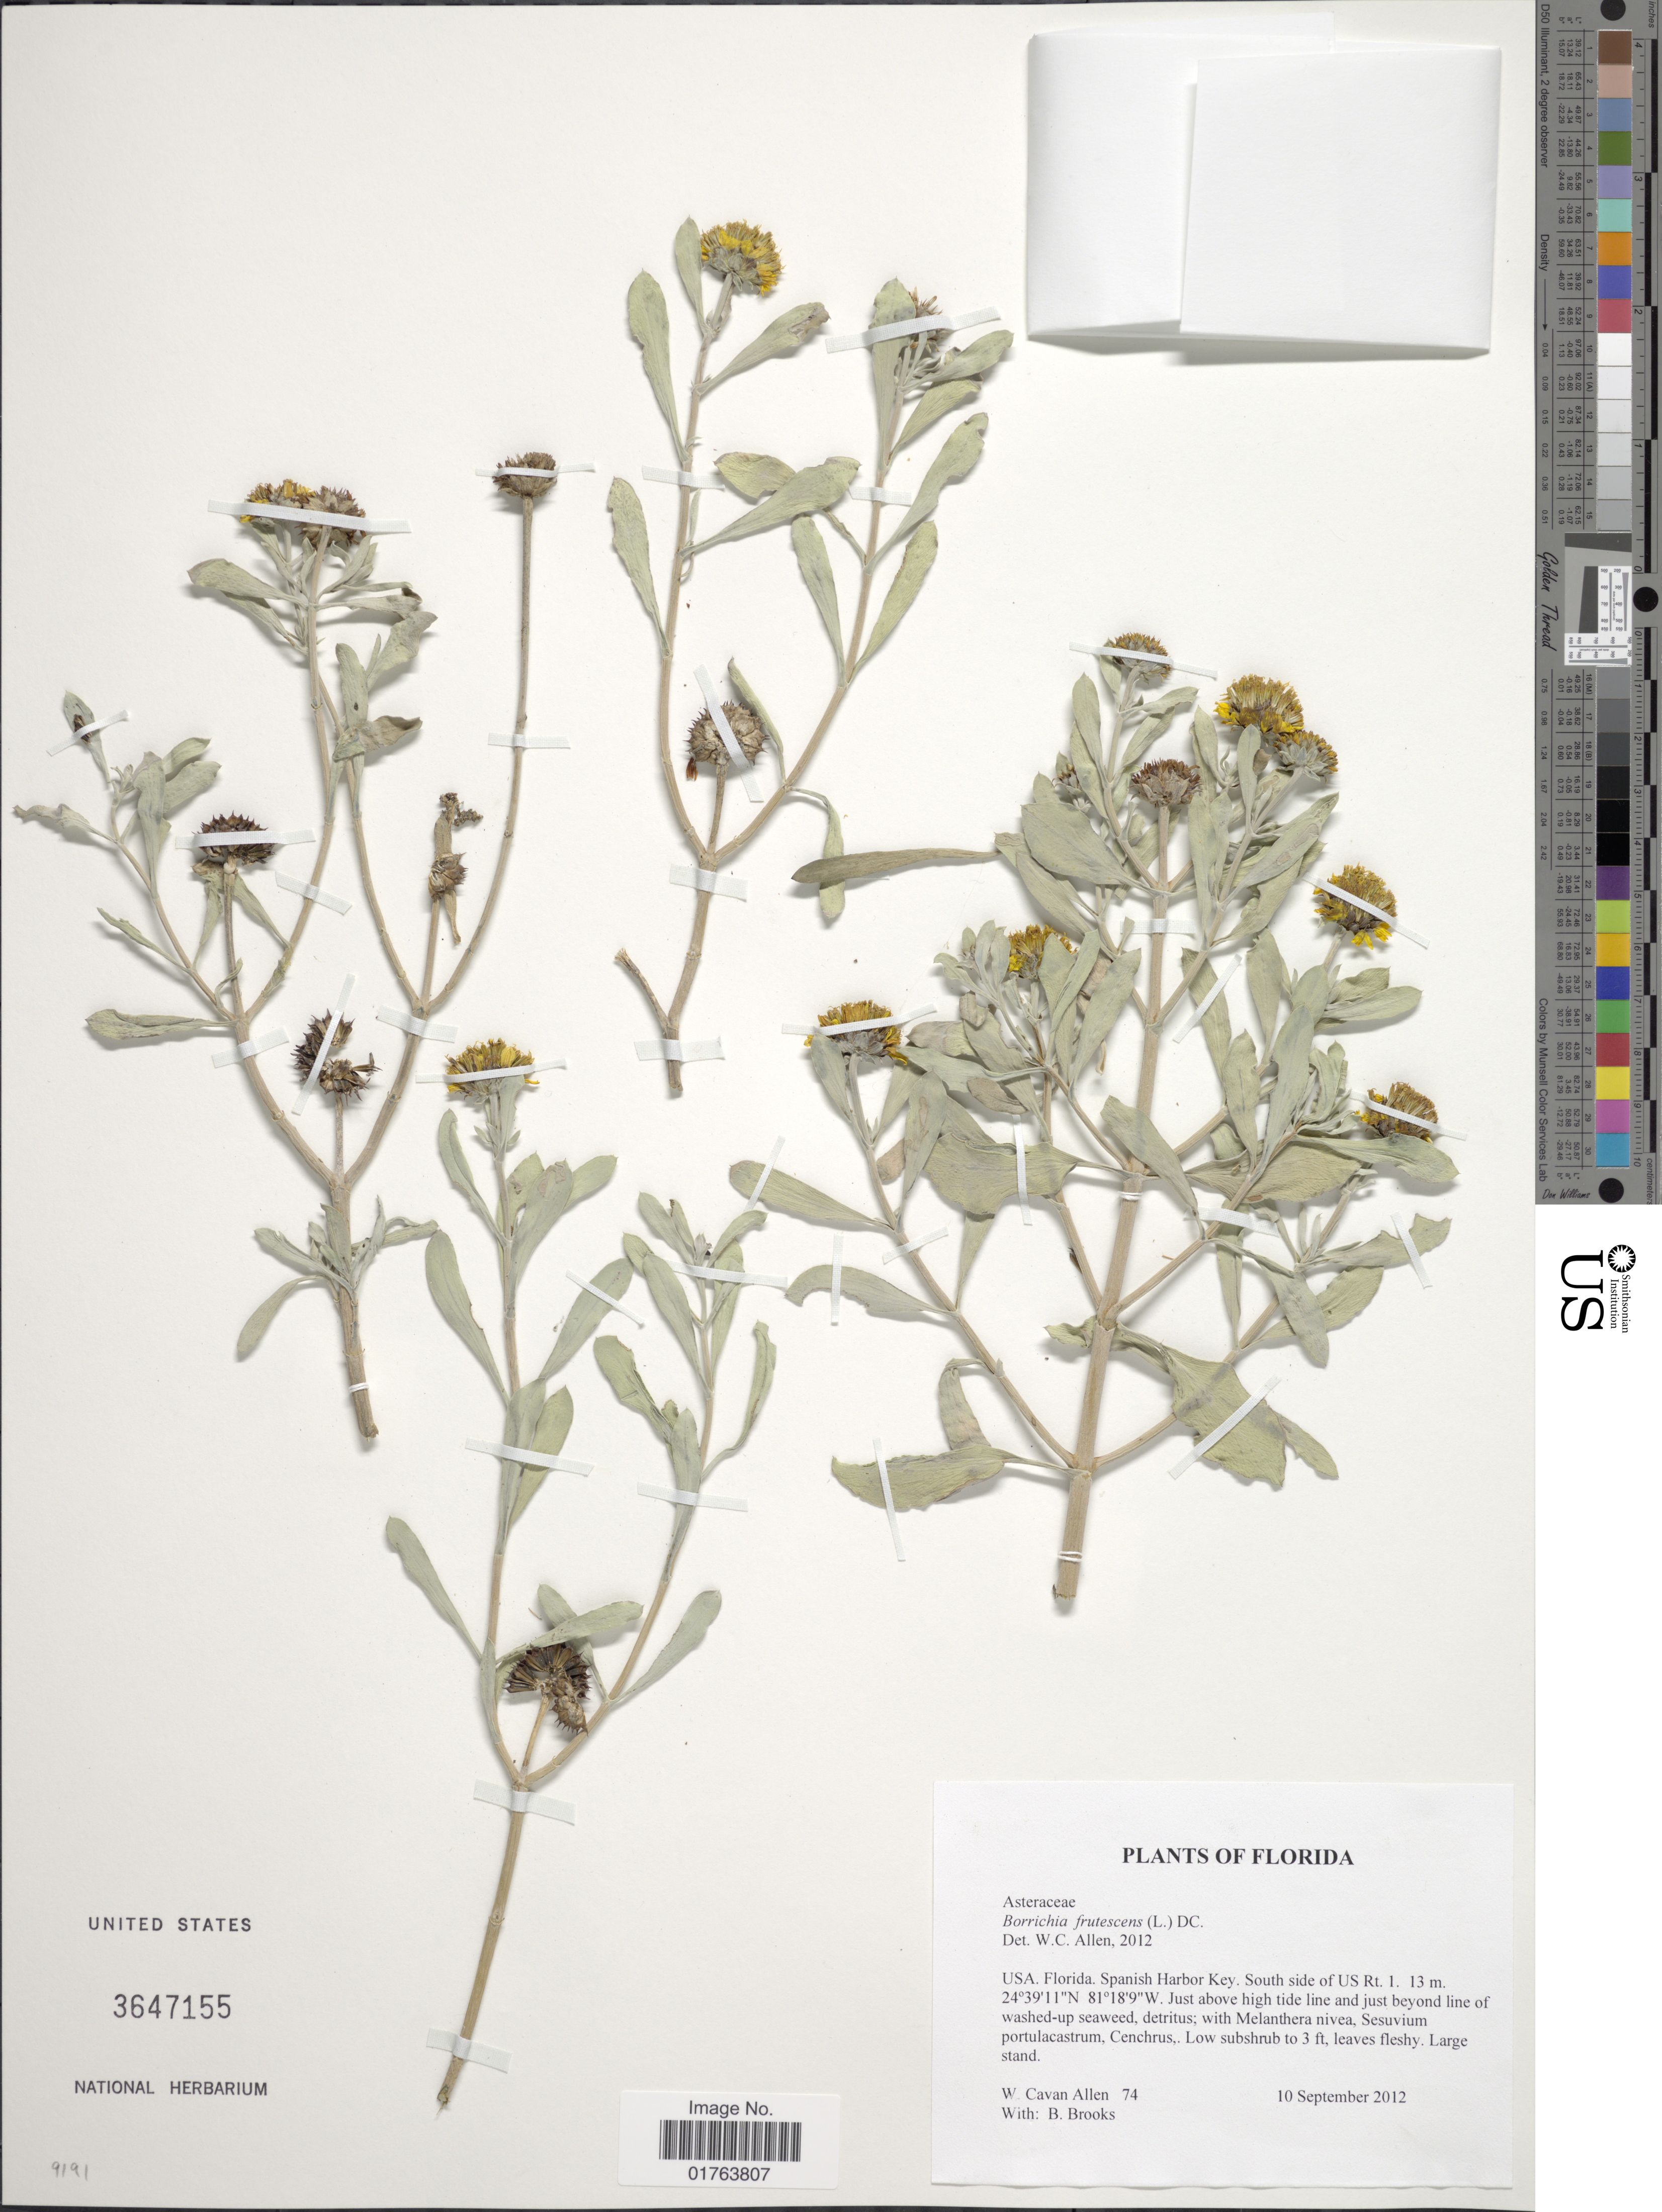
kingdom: Plantae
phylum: Tracheophyta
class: Magnoliopsida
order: Asterales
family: Asteraceae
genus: Borrichia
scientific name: Borrichia frutescens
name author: (L.) DC.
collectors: W. C. Allen & B. Brooks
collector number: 74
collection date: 2012-09-10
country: United States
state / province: Florida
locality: Spanish Harbor Key. South side of US Rt. 1. 13 m.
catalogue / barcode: US 3647155